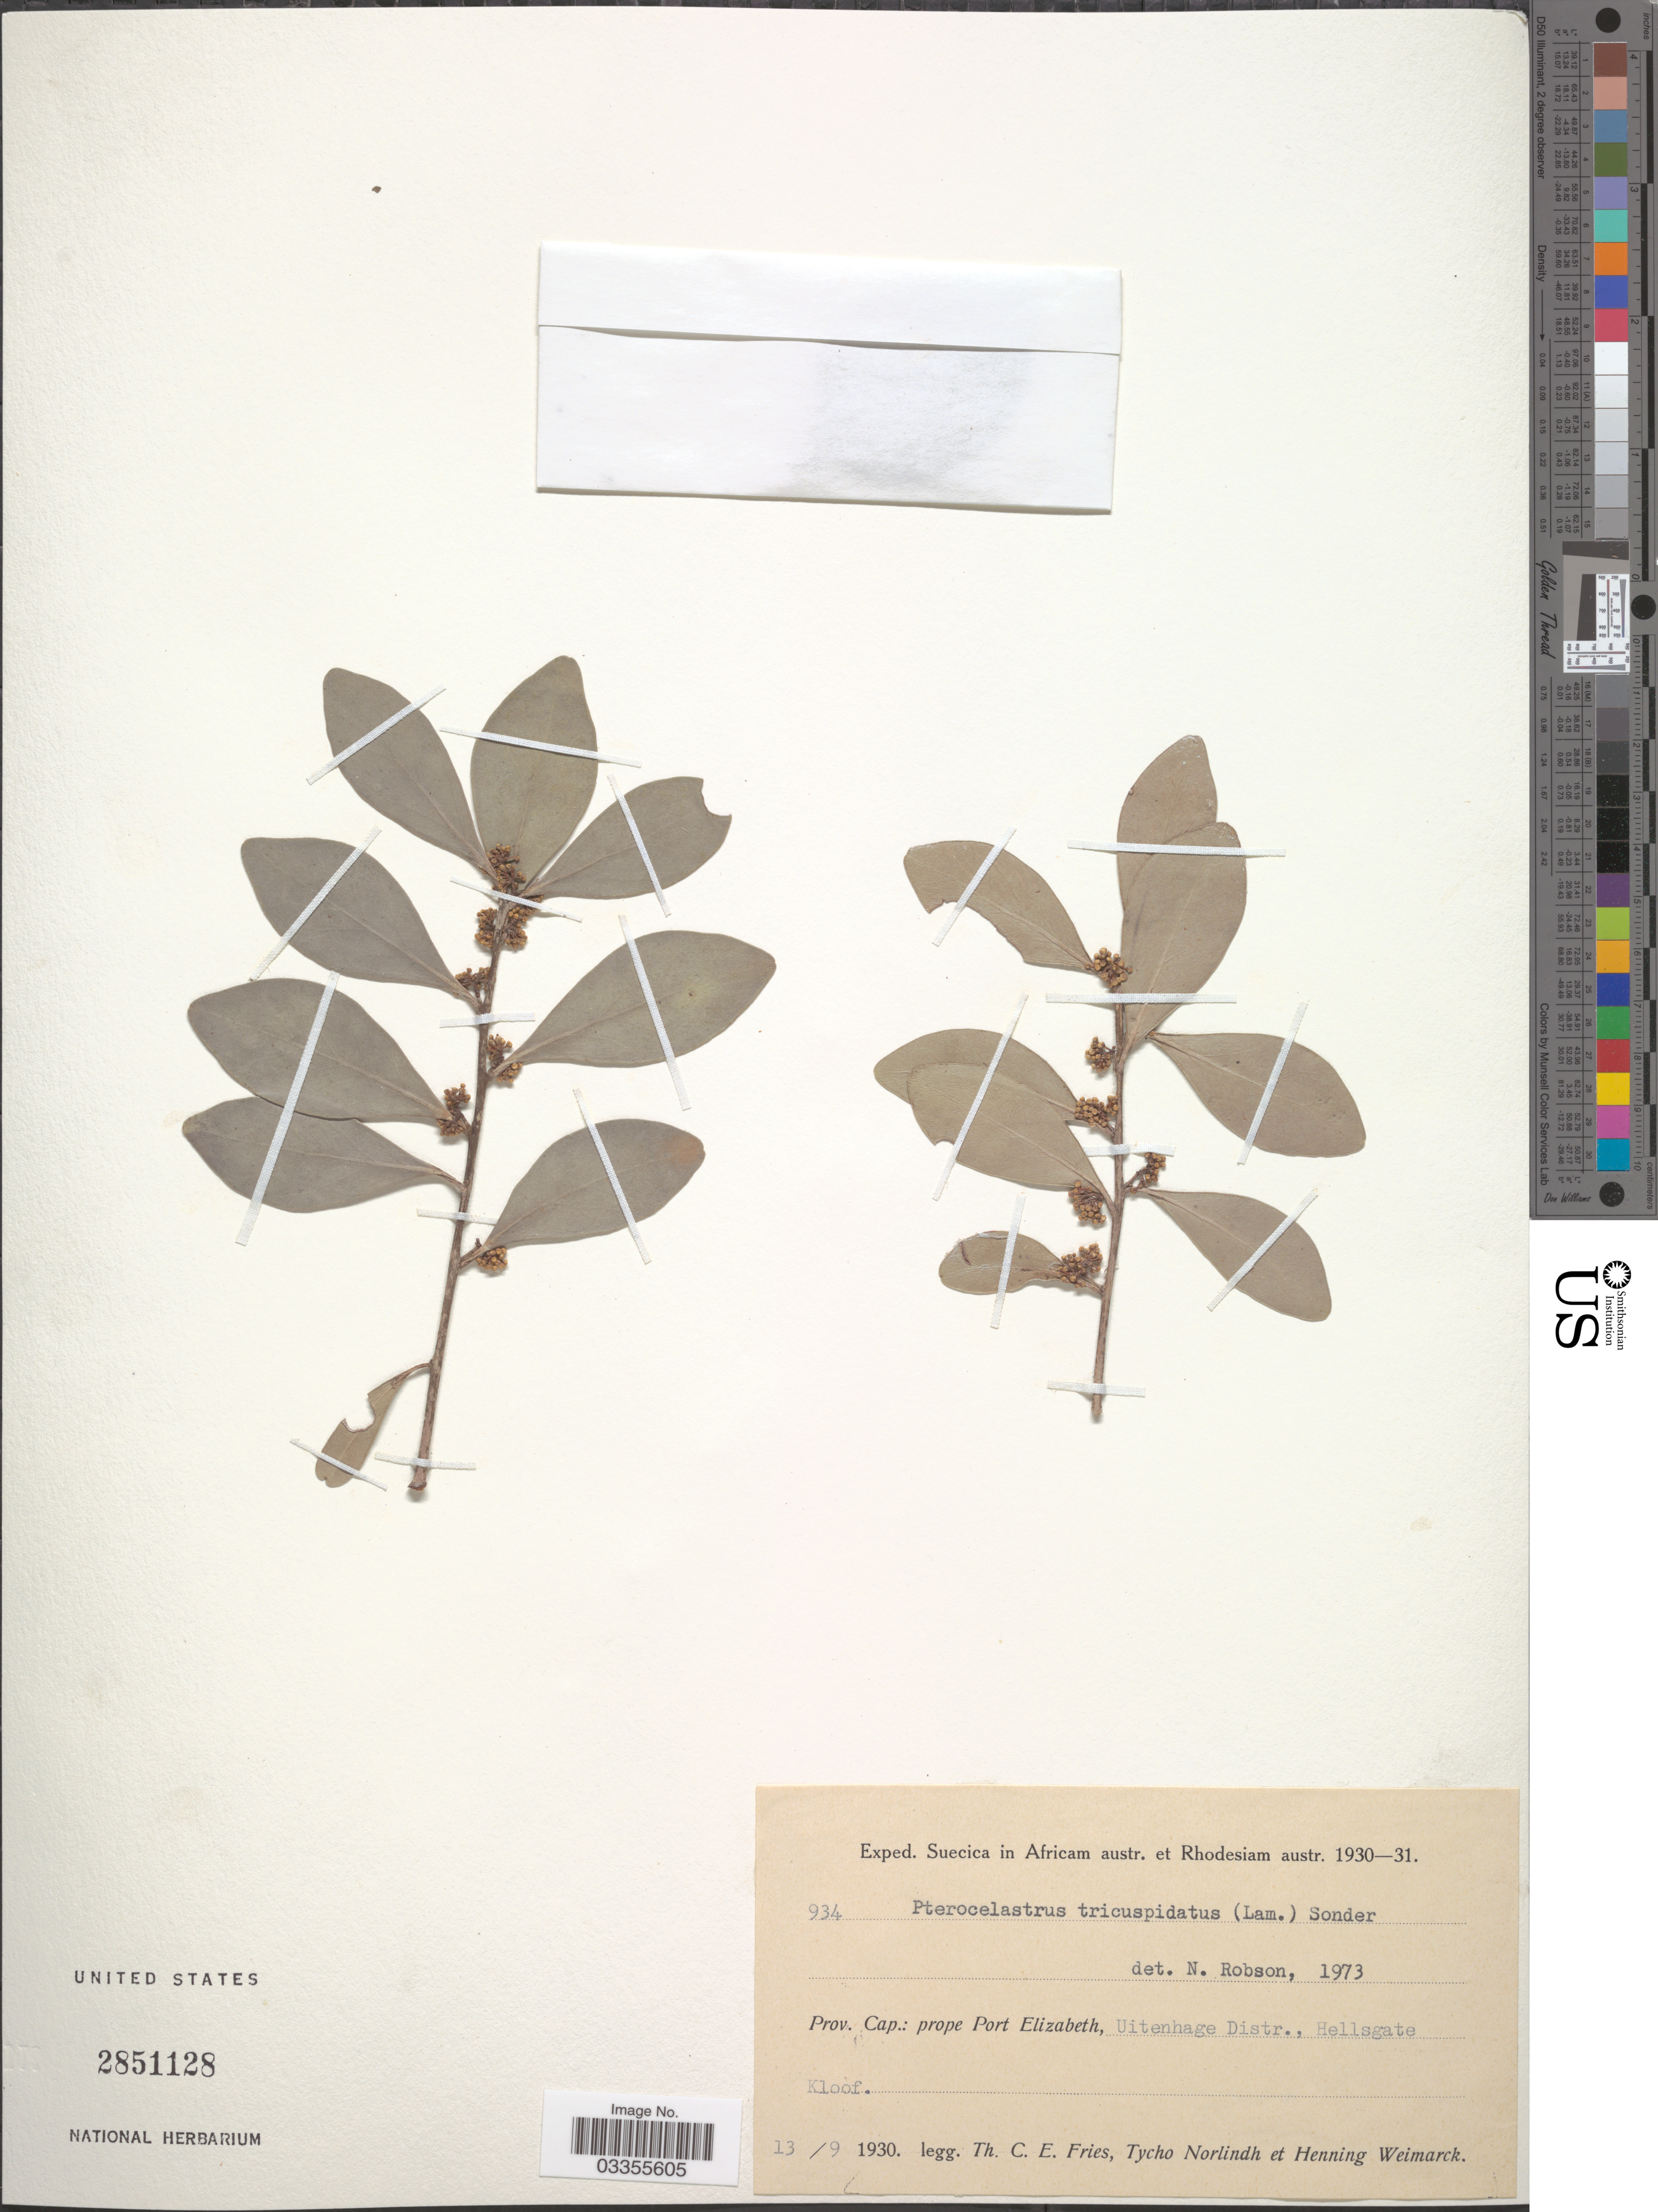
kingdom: Plantae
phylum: Tracheophyta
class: Magnoliopsida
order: Celastrales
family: Celastraceae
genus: Pterocelastrus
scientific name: Pterocelastrus tricuspidatus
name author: Walp.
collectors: T. C. E. Fries, N. T. Norlindh & H. Weimarck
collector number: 934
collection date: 1930-09-13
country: South Africa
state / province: Eastern Cape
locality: Prov. Cap.: prope Port Elizabeth, Uitenhage Distr., Hellsgate Kloof.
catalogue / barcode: US 2851128